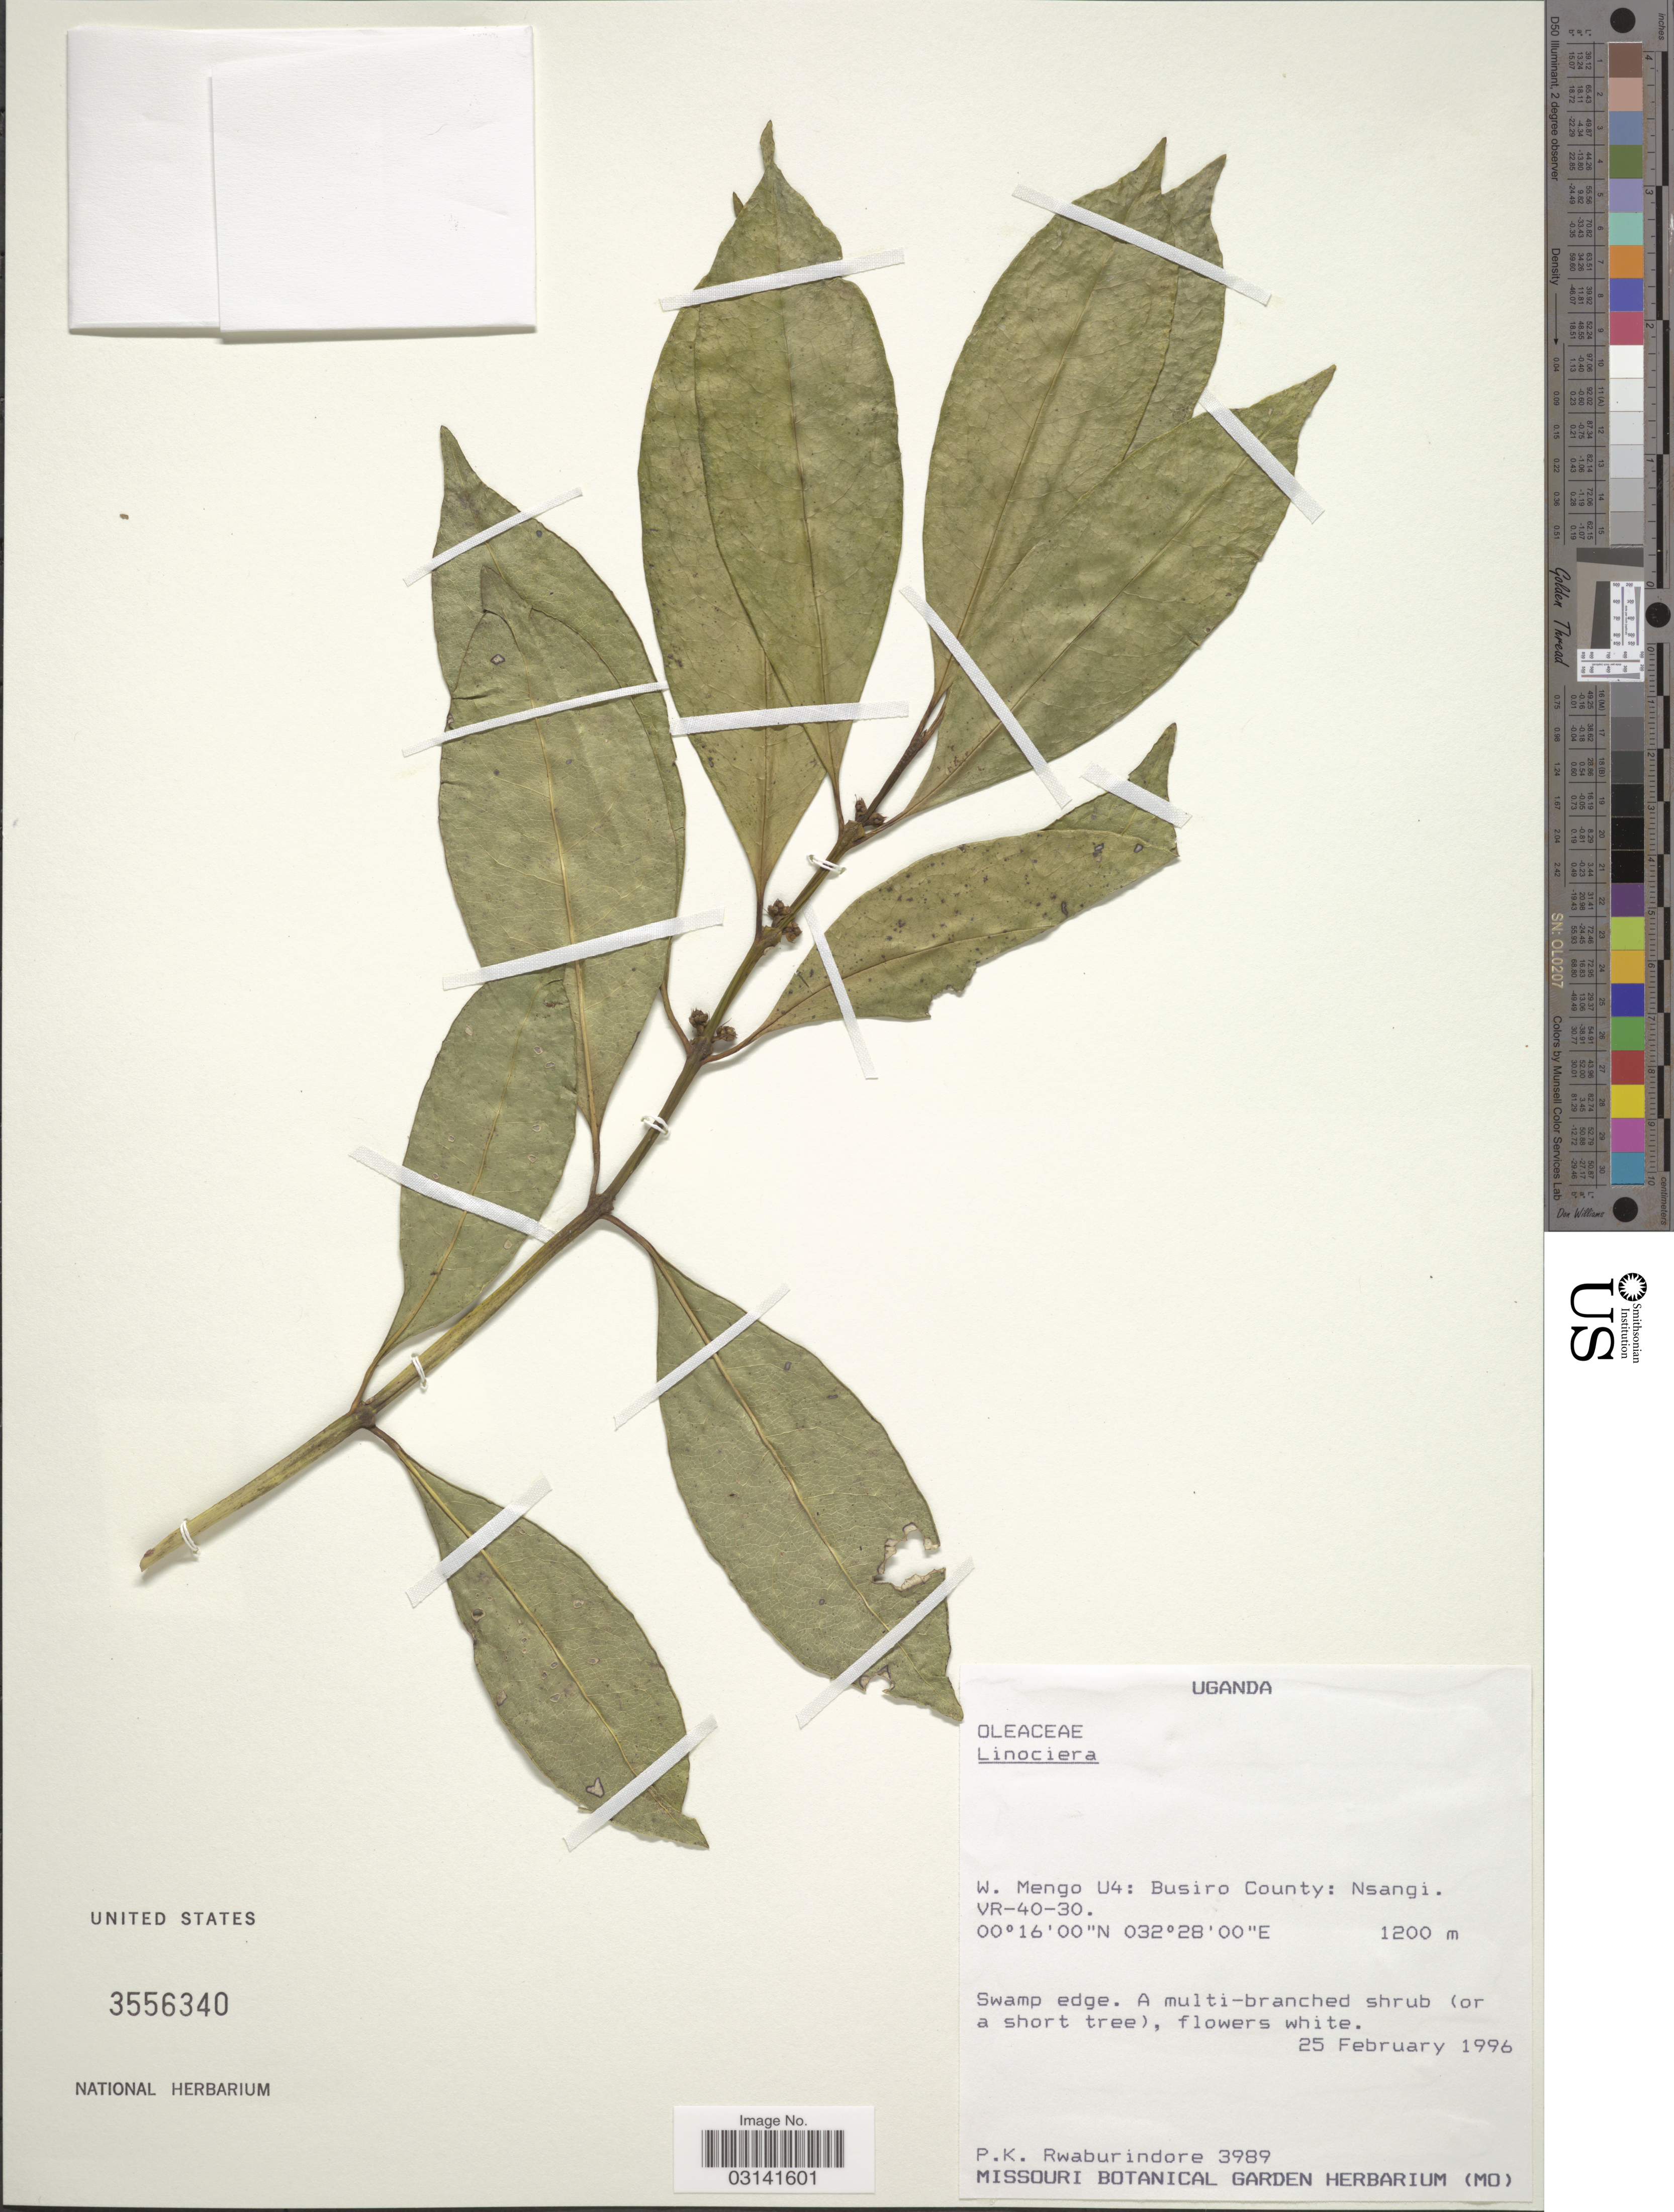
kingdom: Plantae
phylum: Tracheophyta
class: Magnoliopsida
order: Lamiales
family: Oleaceae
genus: Chionanthus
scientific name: Chionanthus sp.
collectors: P. Rwaburindore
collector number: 3989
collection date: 1996-02-25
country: Uganda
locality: W. Mengo U4: Busiro County: Nsangi. VR-40-30.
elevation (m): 1200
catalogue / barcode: US 3556340